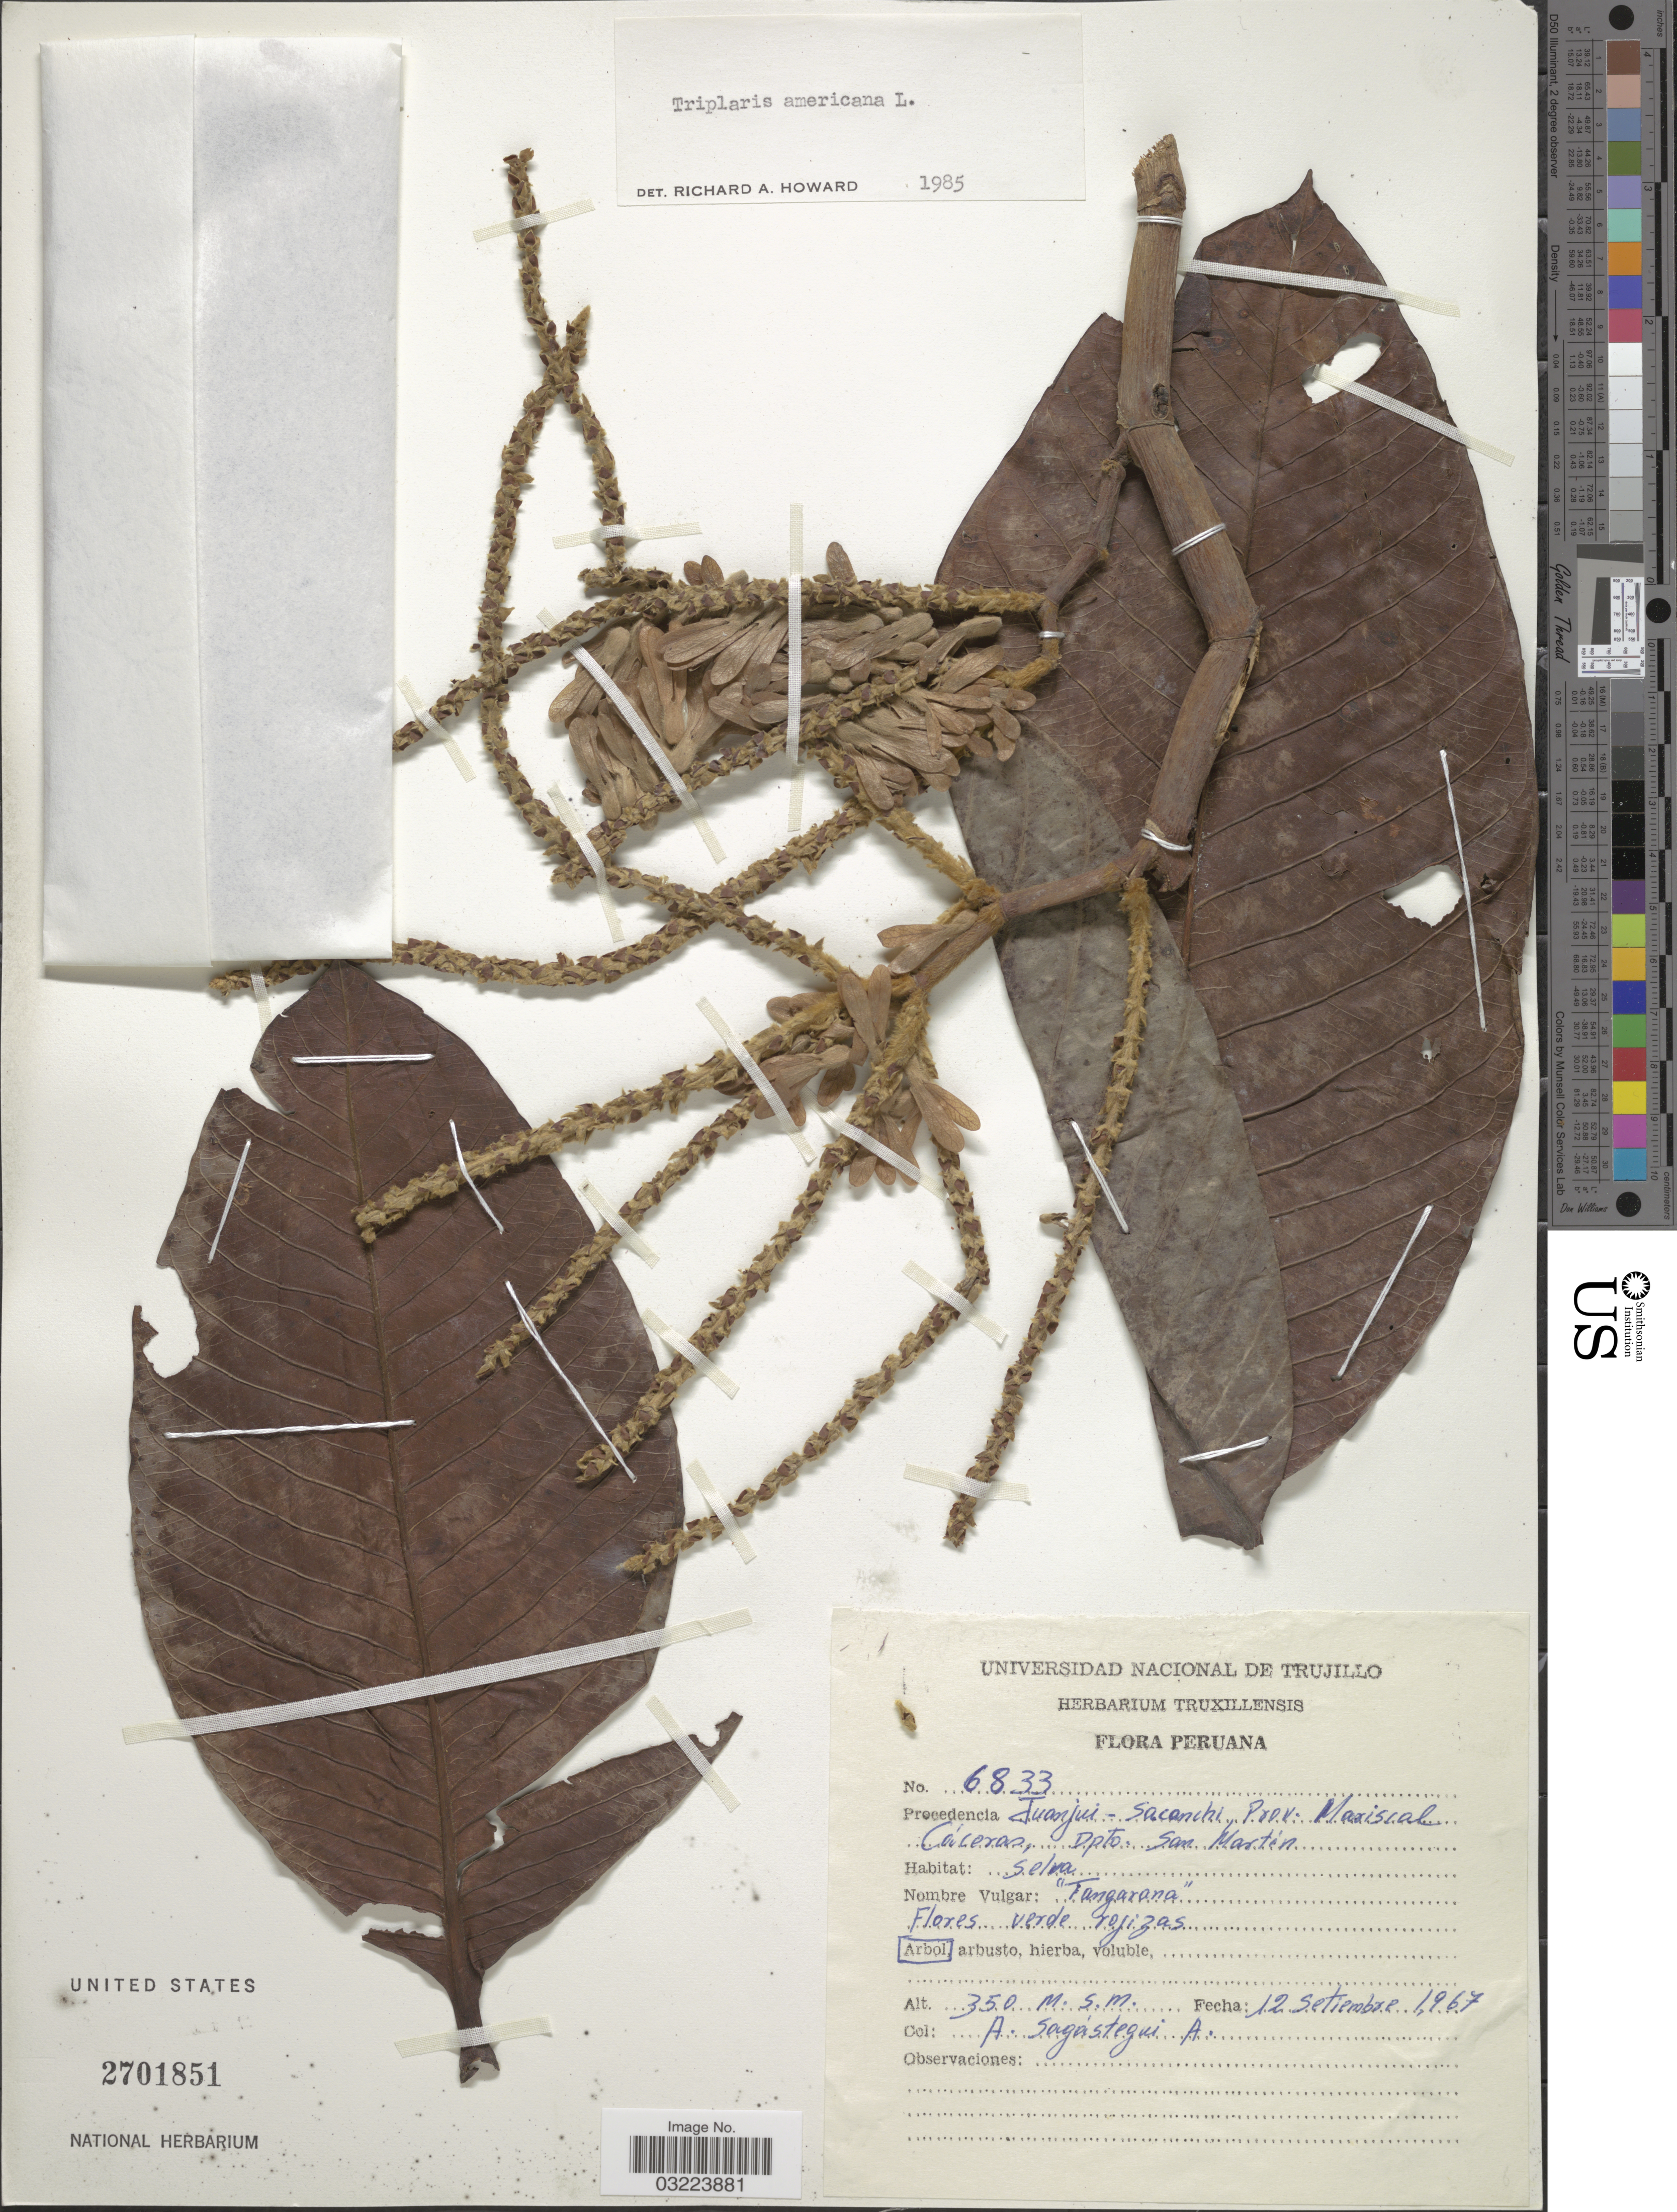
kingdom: Plantae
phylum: Tracheophyta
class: Magnoliopsida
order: Caryophyllales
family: Polygonaceae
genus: Triplaris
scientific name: Triplaris americana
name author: L.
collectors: A. Sagástegui A.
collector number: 6833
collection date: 1967-09-12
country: Peru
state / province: San Martín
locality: Juanjui - Sacanchi. Prov Mariscal Cáceras, Dpto. San Martín.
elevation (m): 350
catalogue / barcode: US 2701851